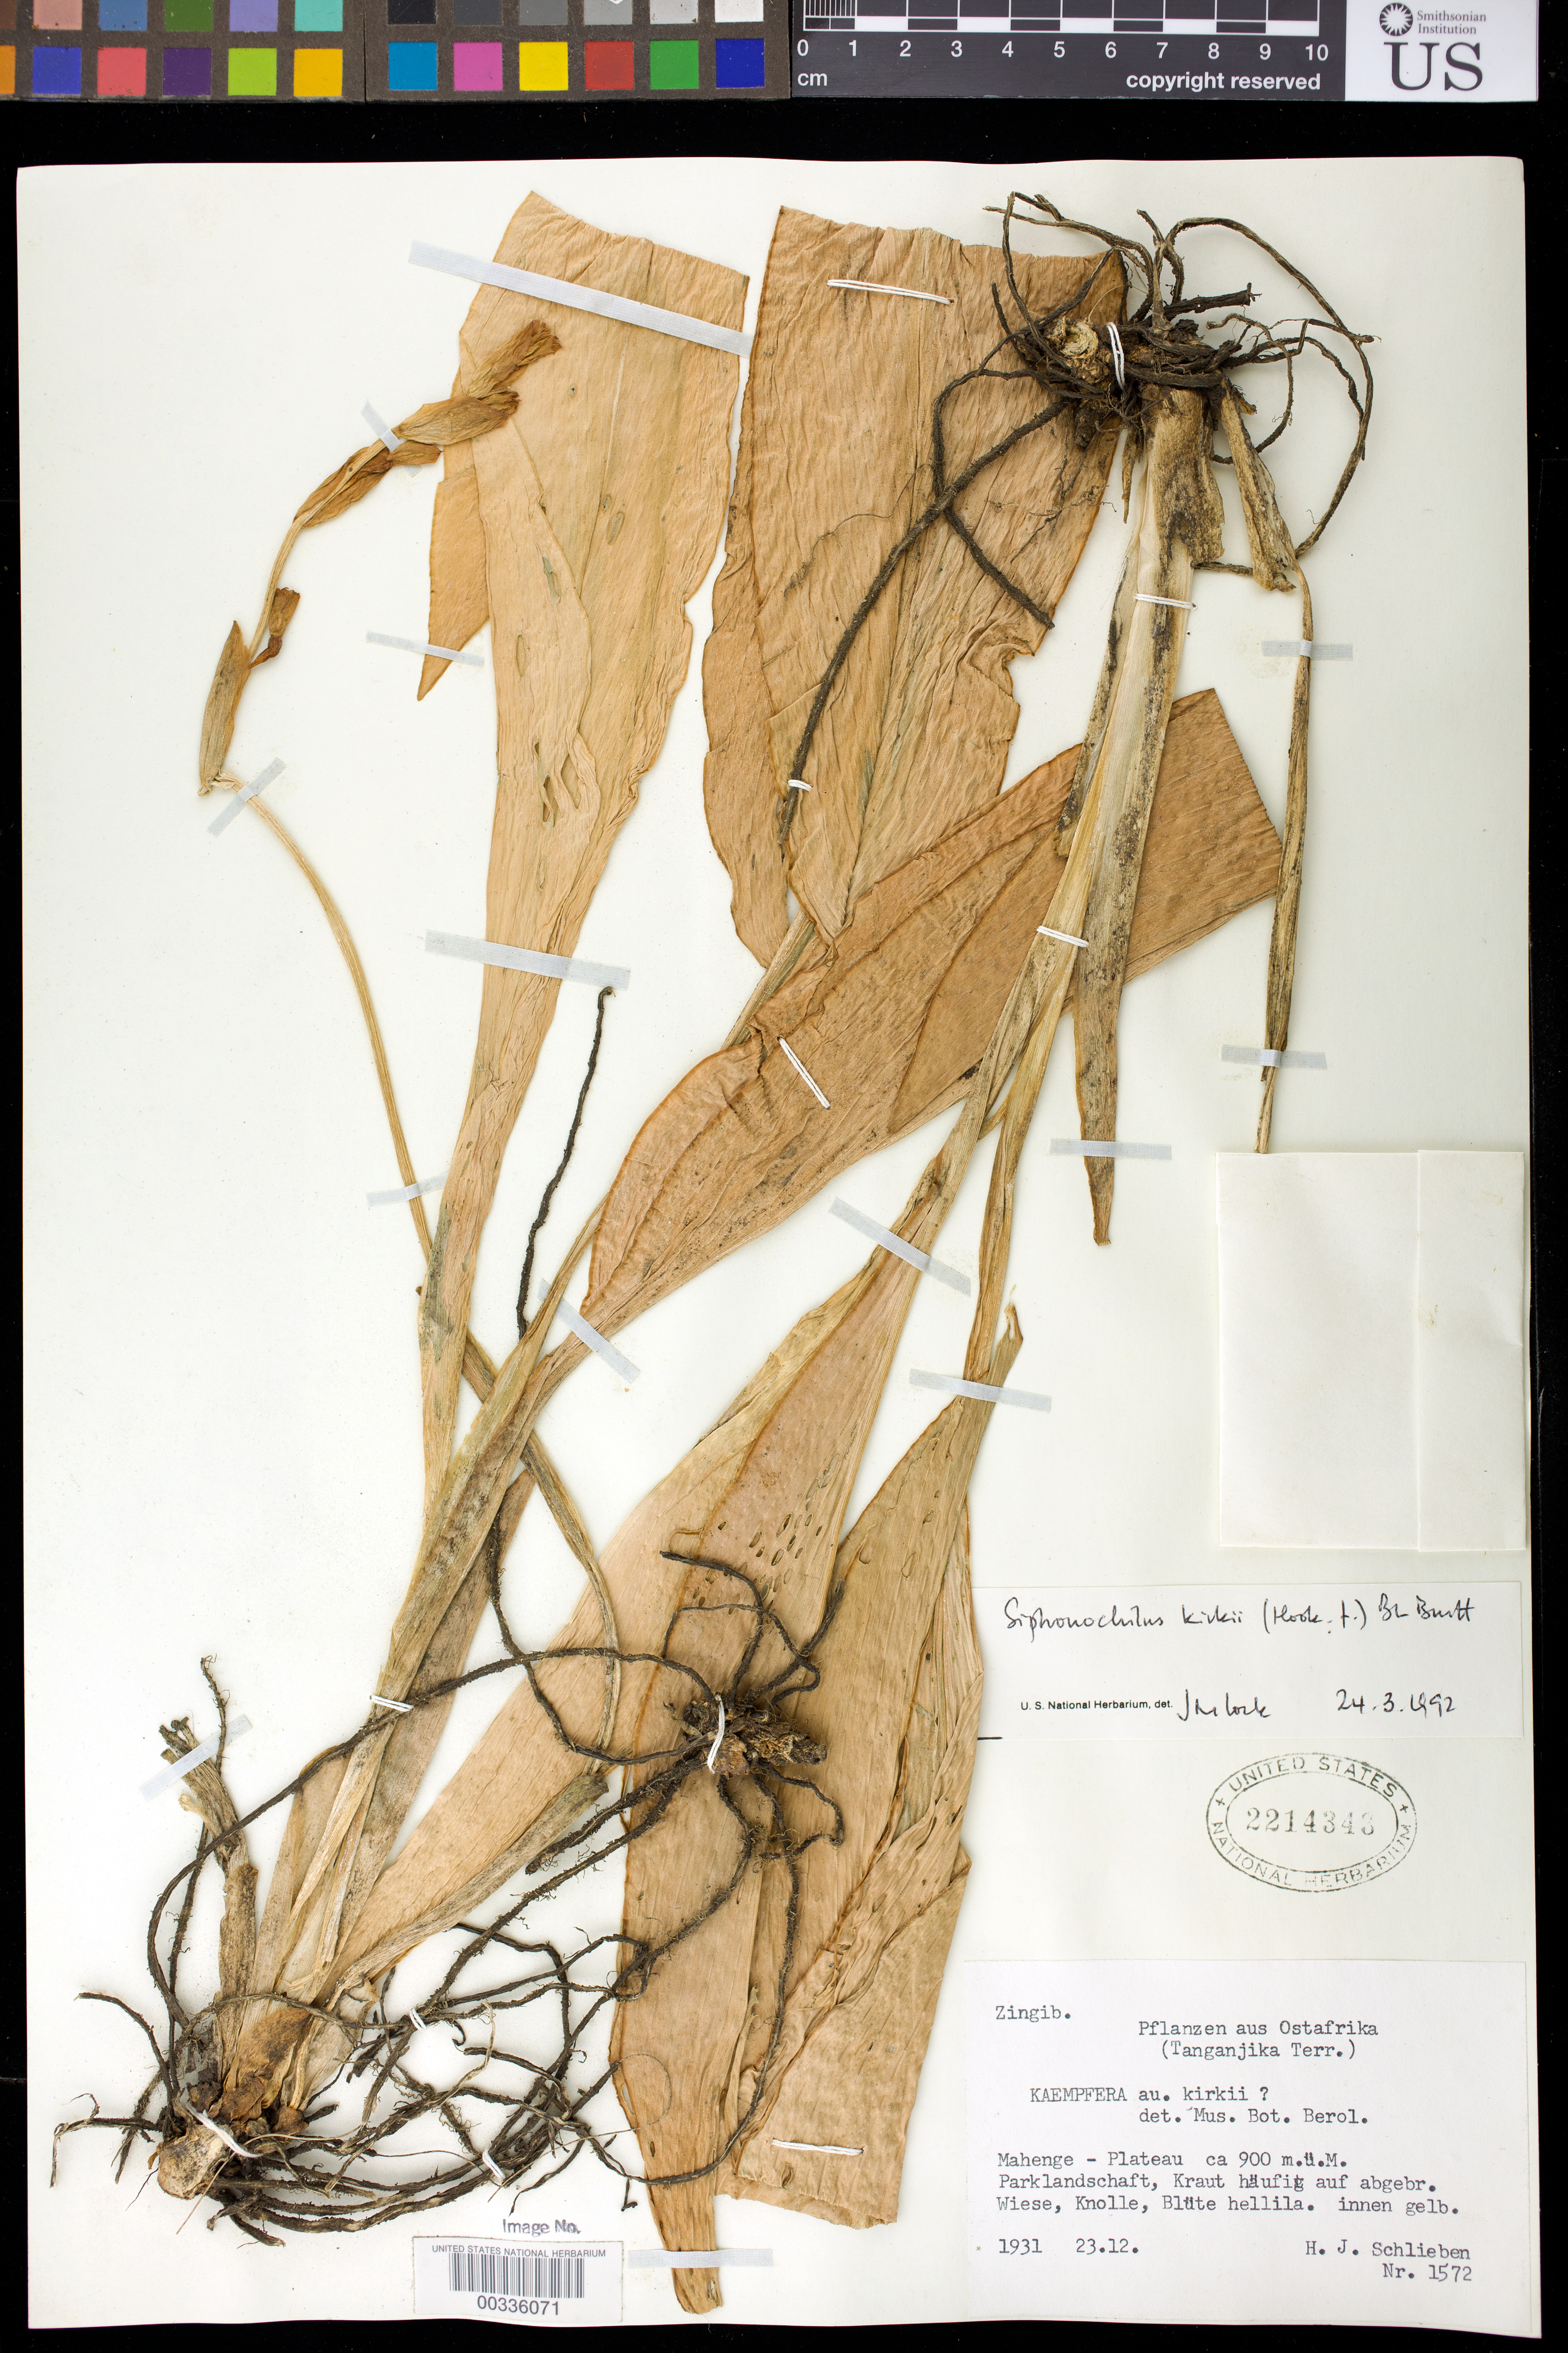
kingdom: Plantae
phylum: Tracheophyta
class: Liliopsida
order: Zingiberales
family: Zingiberaceae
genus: Siphonochilus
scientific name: Siphonochilus kirkii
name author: (Hook. f.) B.L. Burtt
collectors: H. J. Schlieben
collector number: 1572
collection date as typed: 23 Dec 1931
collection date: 1931-12-23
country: Tanzania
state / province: Morogoro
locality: Mahenge - plateau, pflanzen aus ostafrika (tanganjika terr.)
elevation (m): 900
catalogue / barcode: US 2214343